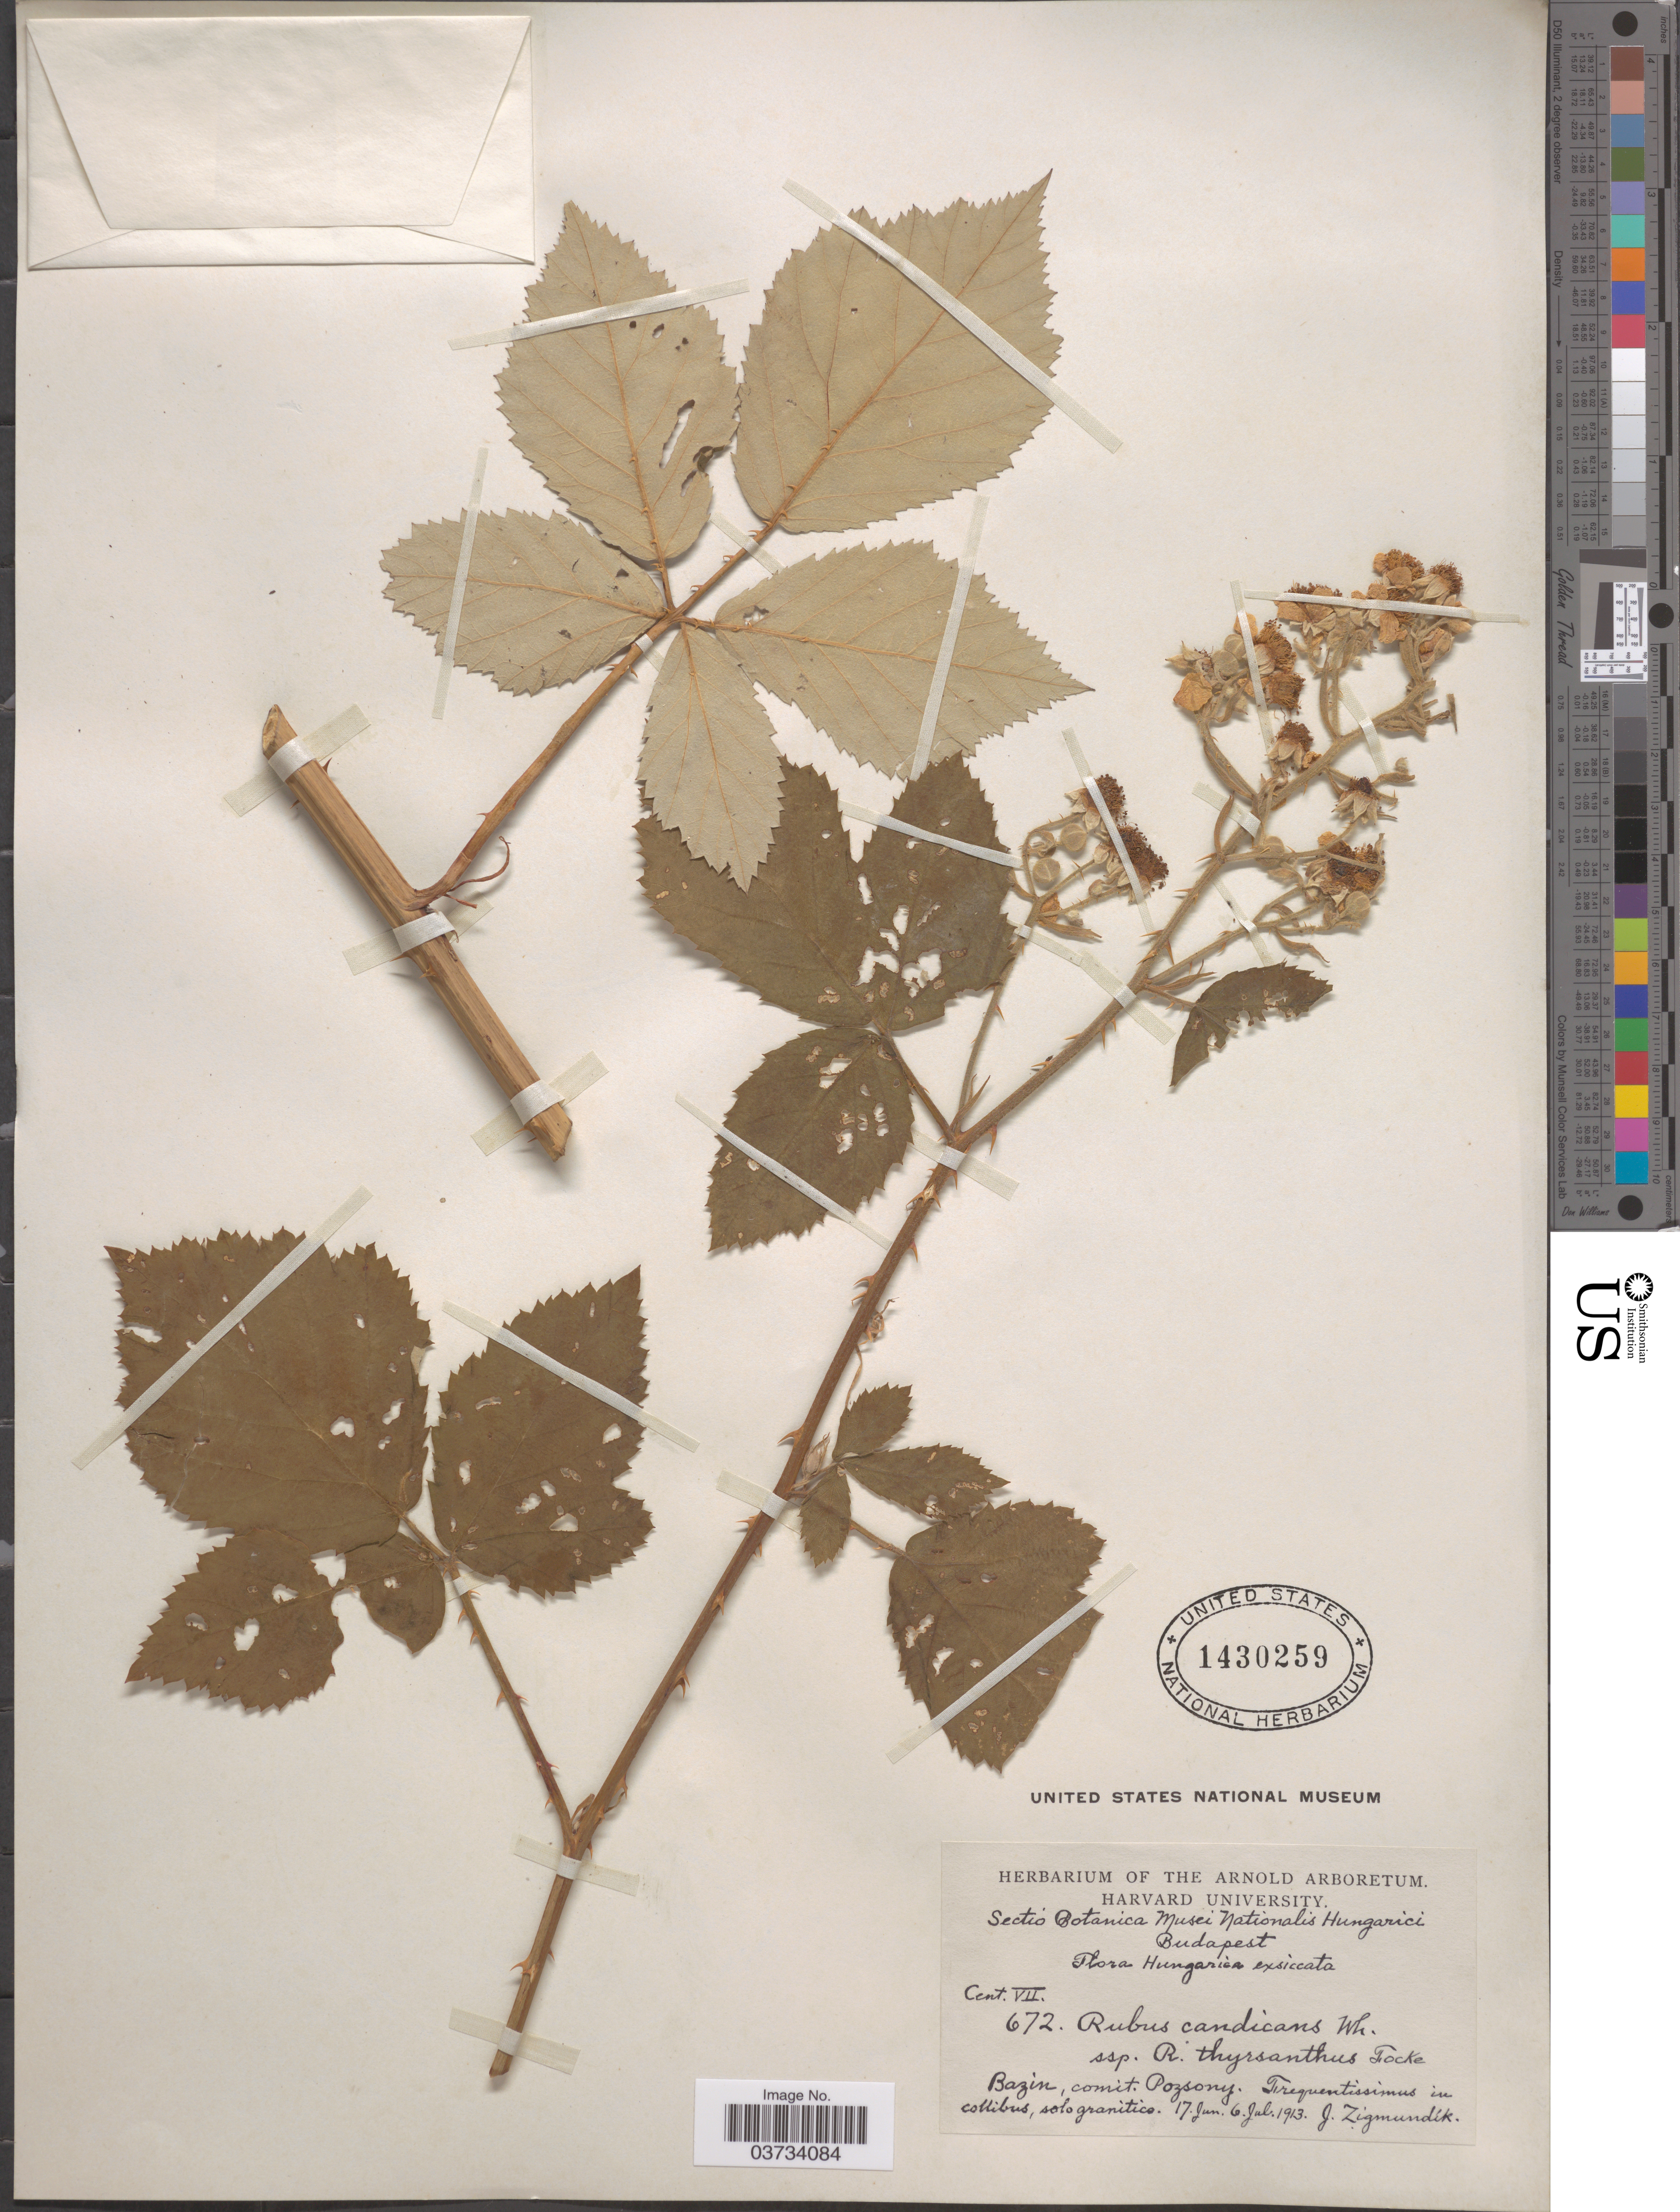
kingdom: Plantae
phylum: Tracheophyta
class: Magnoliopsida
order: Rosales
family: Rosaceae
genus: Rubus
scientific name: Rubus candicans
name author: Weihe ex Rchb.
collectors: J. Zigmundik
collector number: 672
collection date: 1913-06-17/1913-07-06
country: Hungary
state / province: Budapest, Capital District of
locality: Bazin, comit. Pozsony.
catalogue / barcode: US 1430259